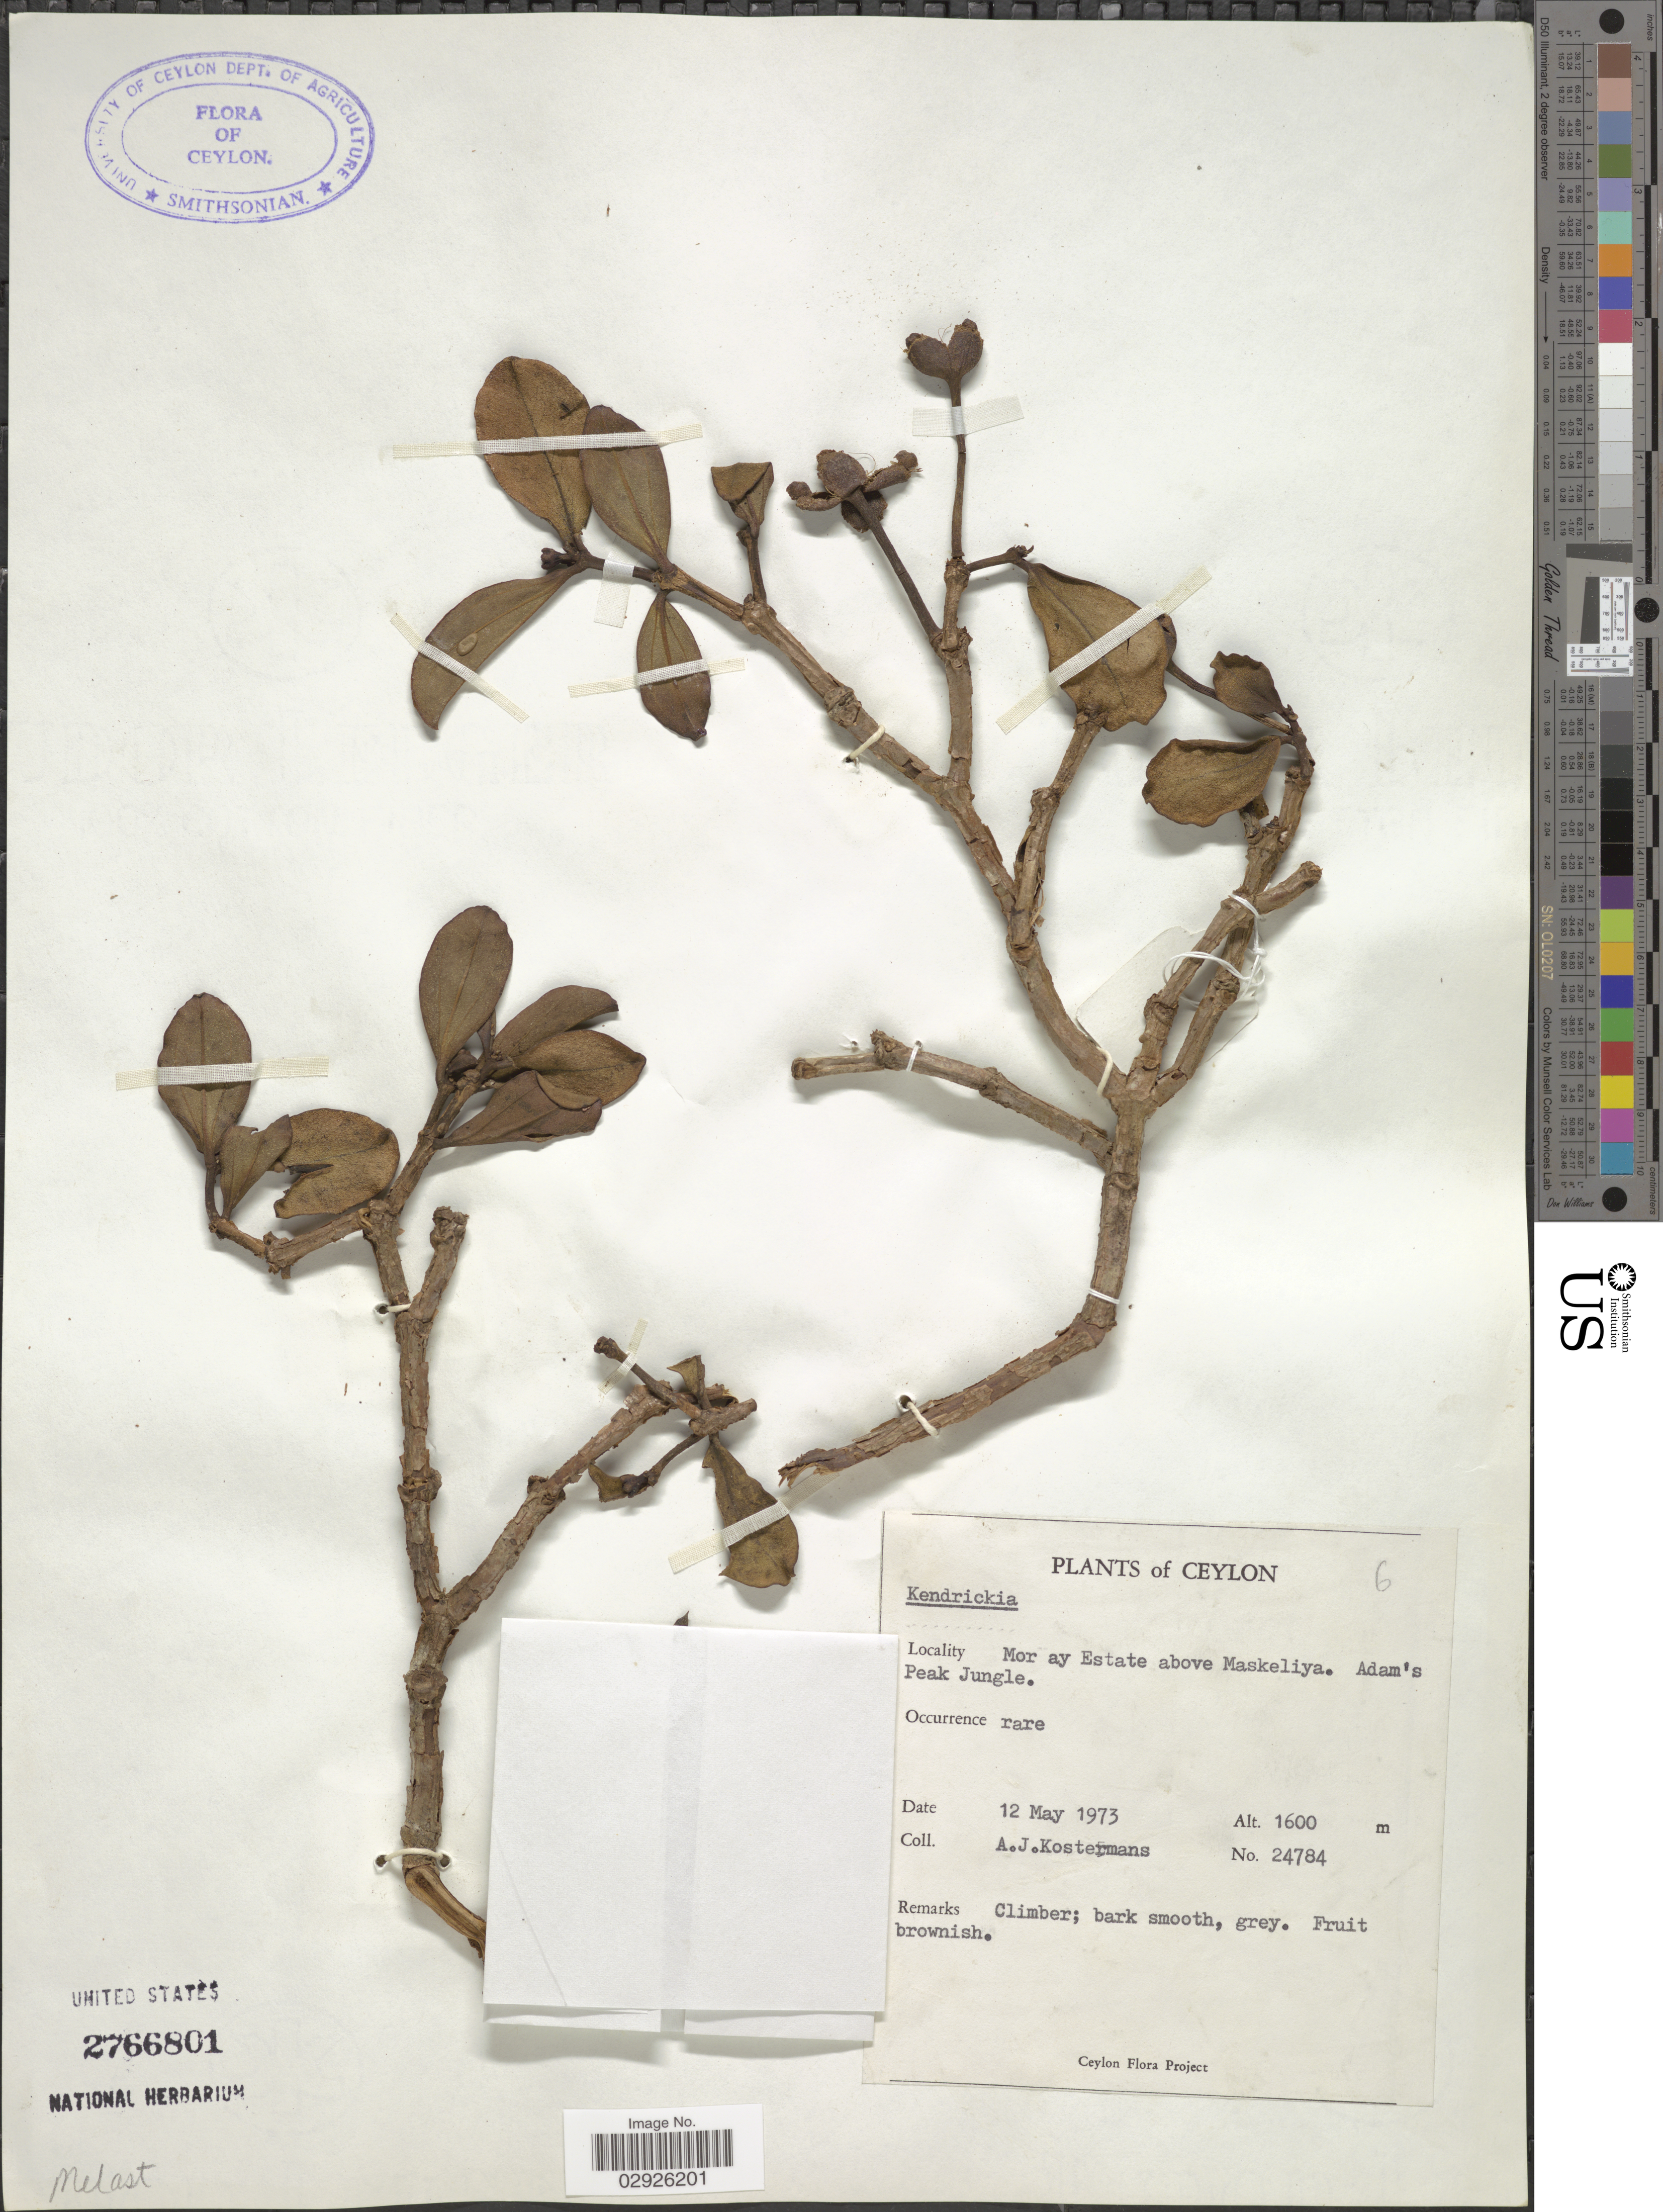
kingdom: Plantae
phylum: Tracheophyta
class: Magnoliopsida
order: Myrtales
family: Melastomataceae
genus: Kendrickia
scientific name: Kendrickia walkeri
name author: Hook. f.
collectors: A. J. G. Kostermans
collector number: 24784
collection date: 1973-05-12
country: Sri Lanka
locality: Ceylon.. Mor ay Estate above Maskeliya. Adam's Peak Jungle.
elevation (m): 1600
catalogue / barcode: US 2766801